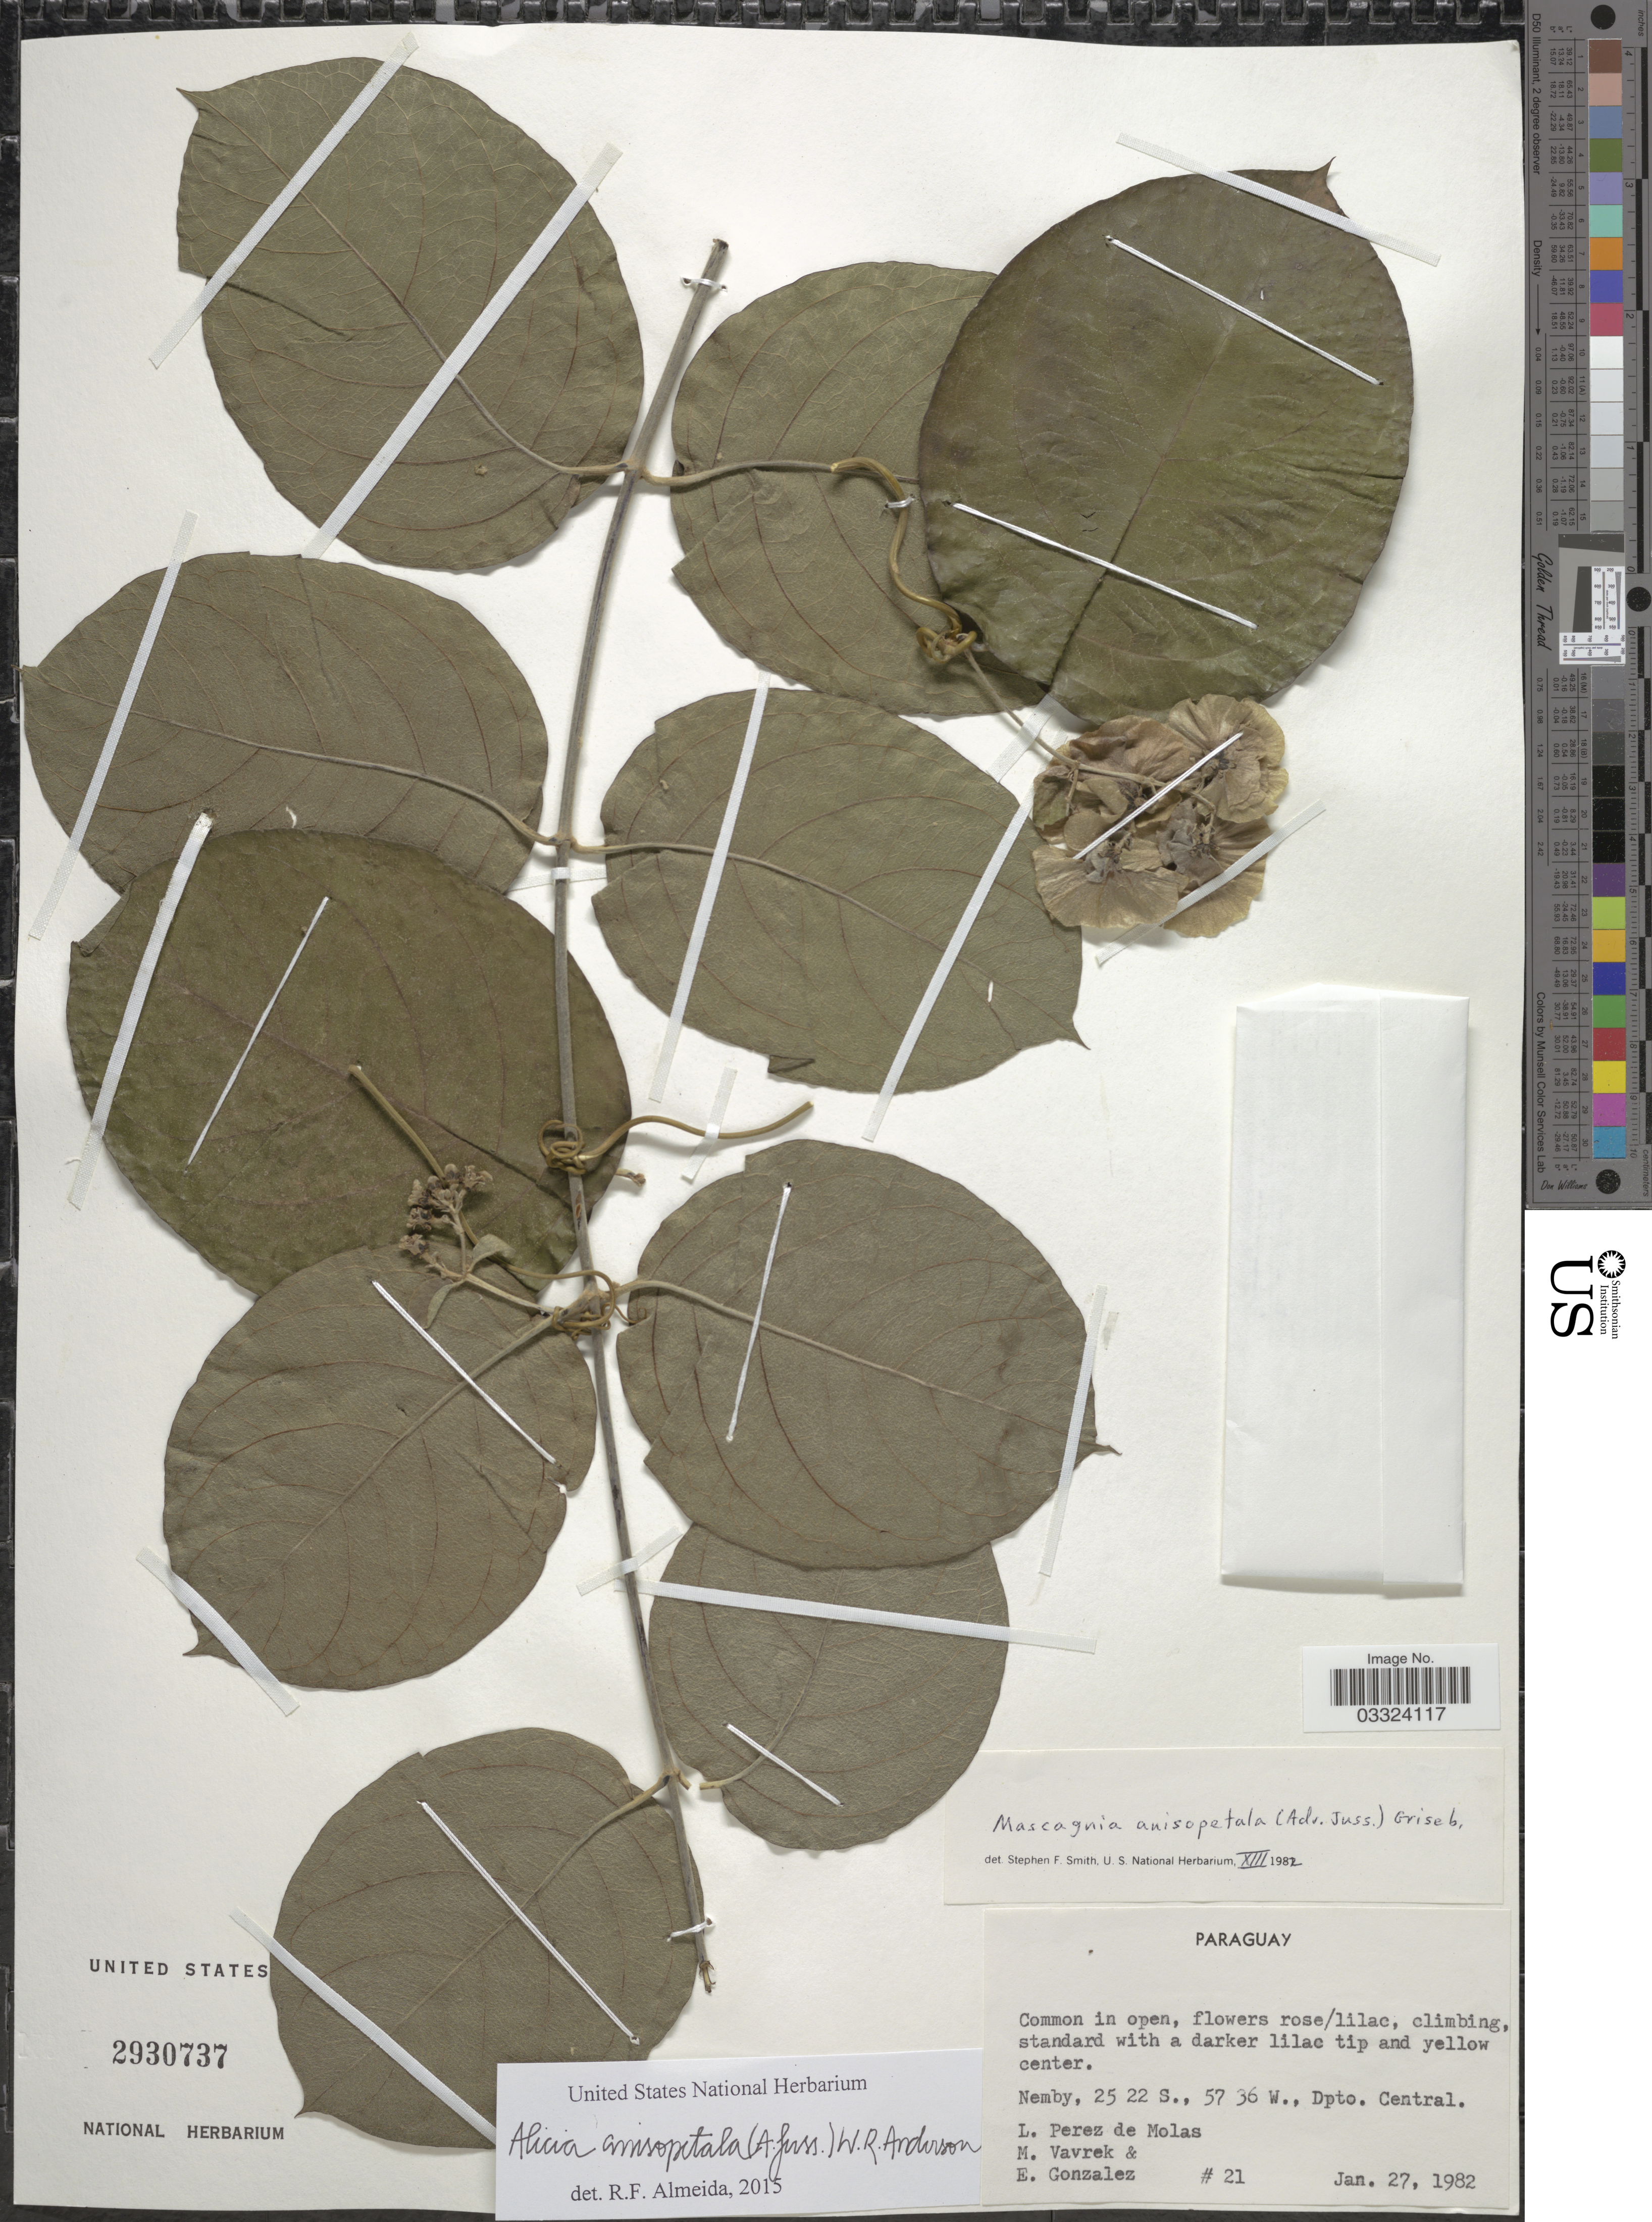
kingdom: Plantae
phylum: Tracheophyta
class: Magnoliopsida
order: Malpighiales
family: Malpighiaceae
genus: Alicia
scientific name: Alicia anisopetala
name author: (A. Juss.) W.R. Anderson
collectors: L. Perez de Molas, M. Vavrek & E. Gonzalez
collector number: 21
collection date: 1982-01-27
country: Paraguay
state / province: Central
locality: Nemby, Dpto. Central.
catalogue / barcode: US 2930737